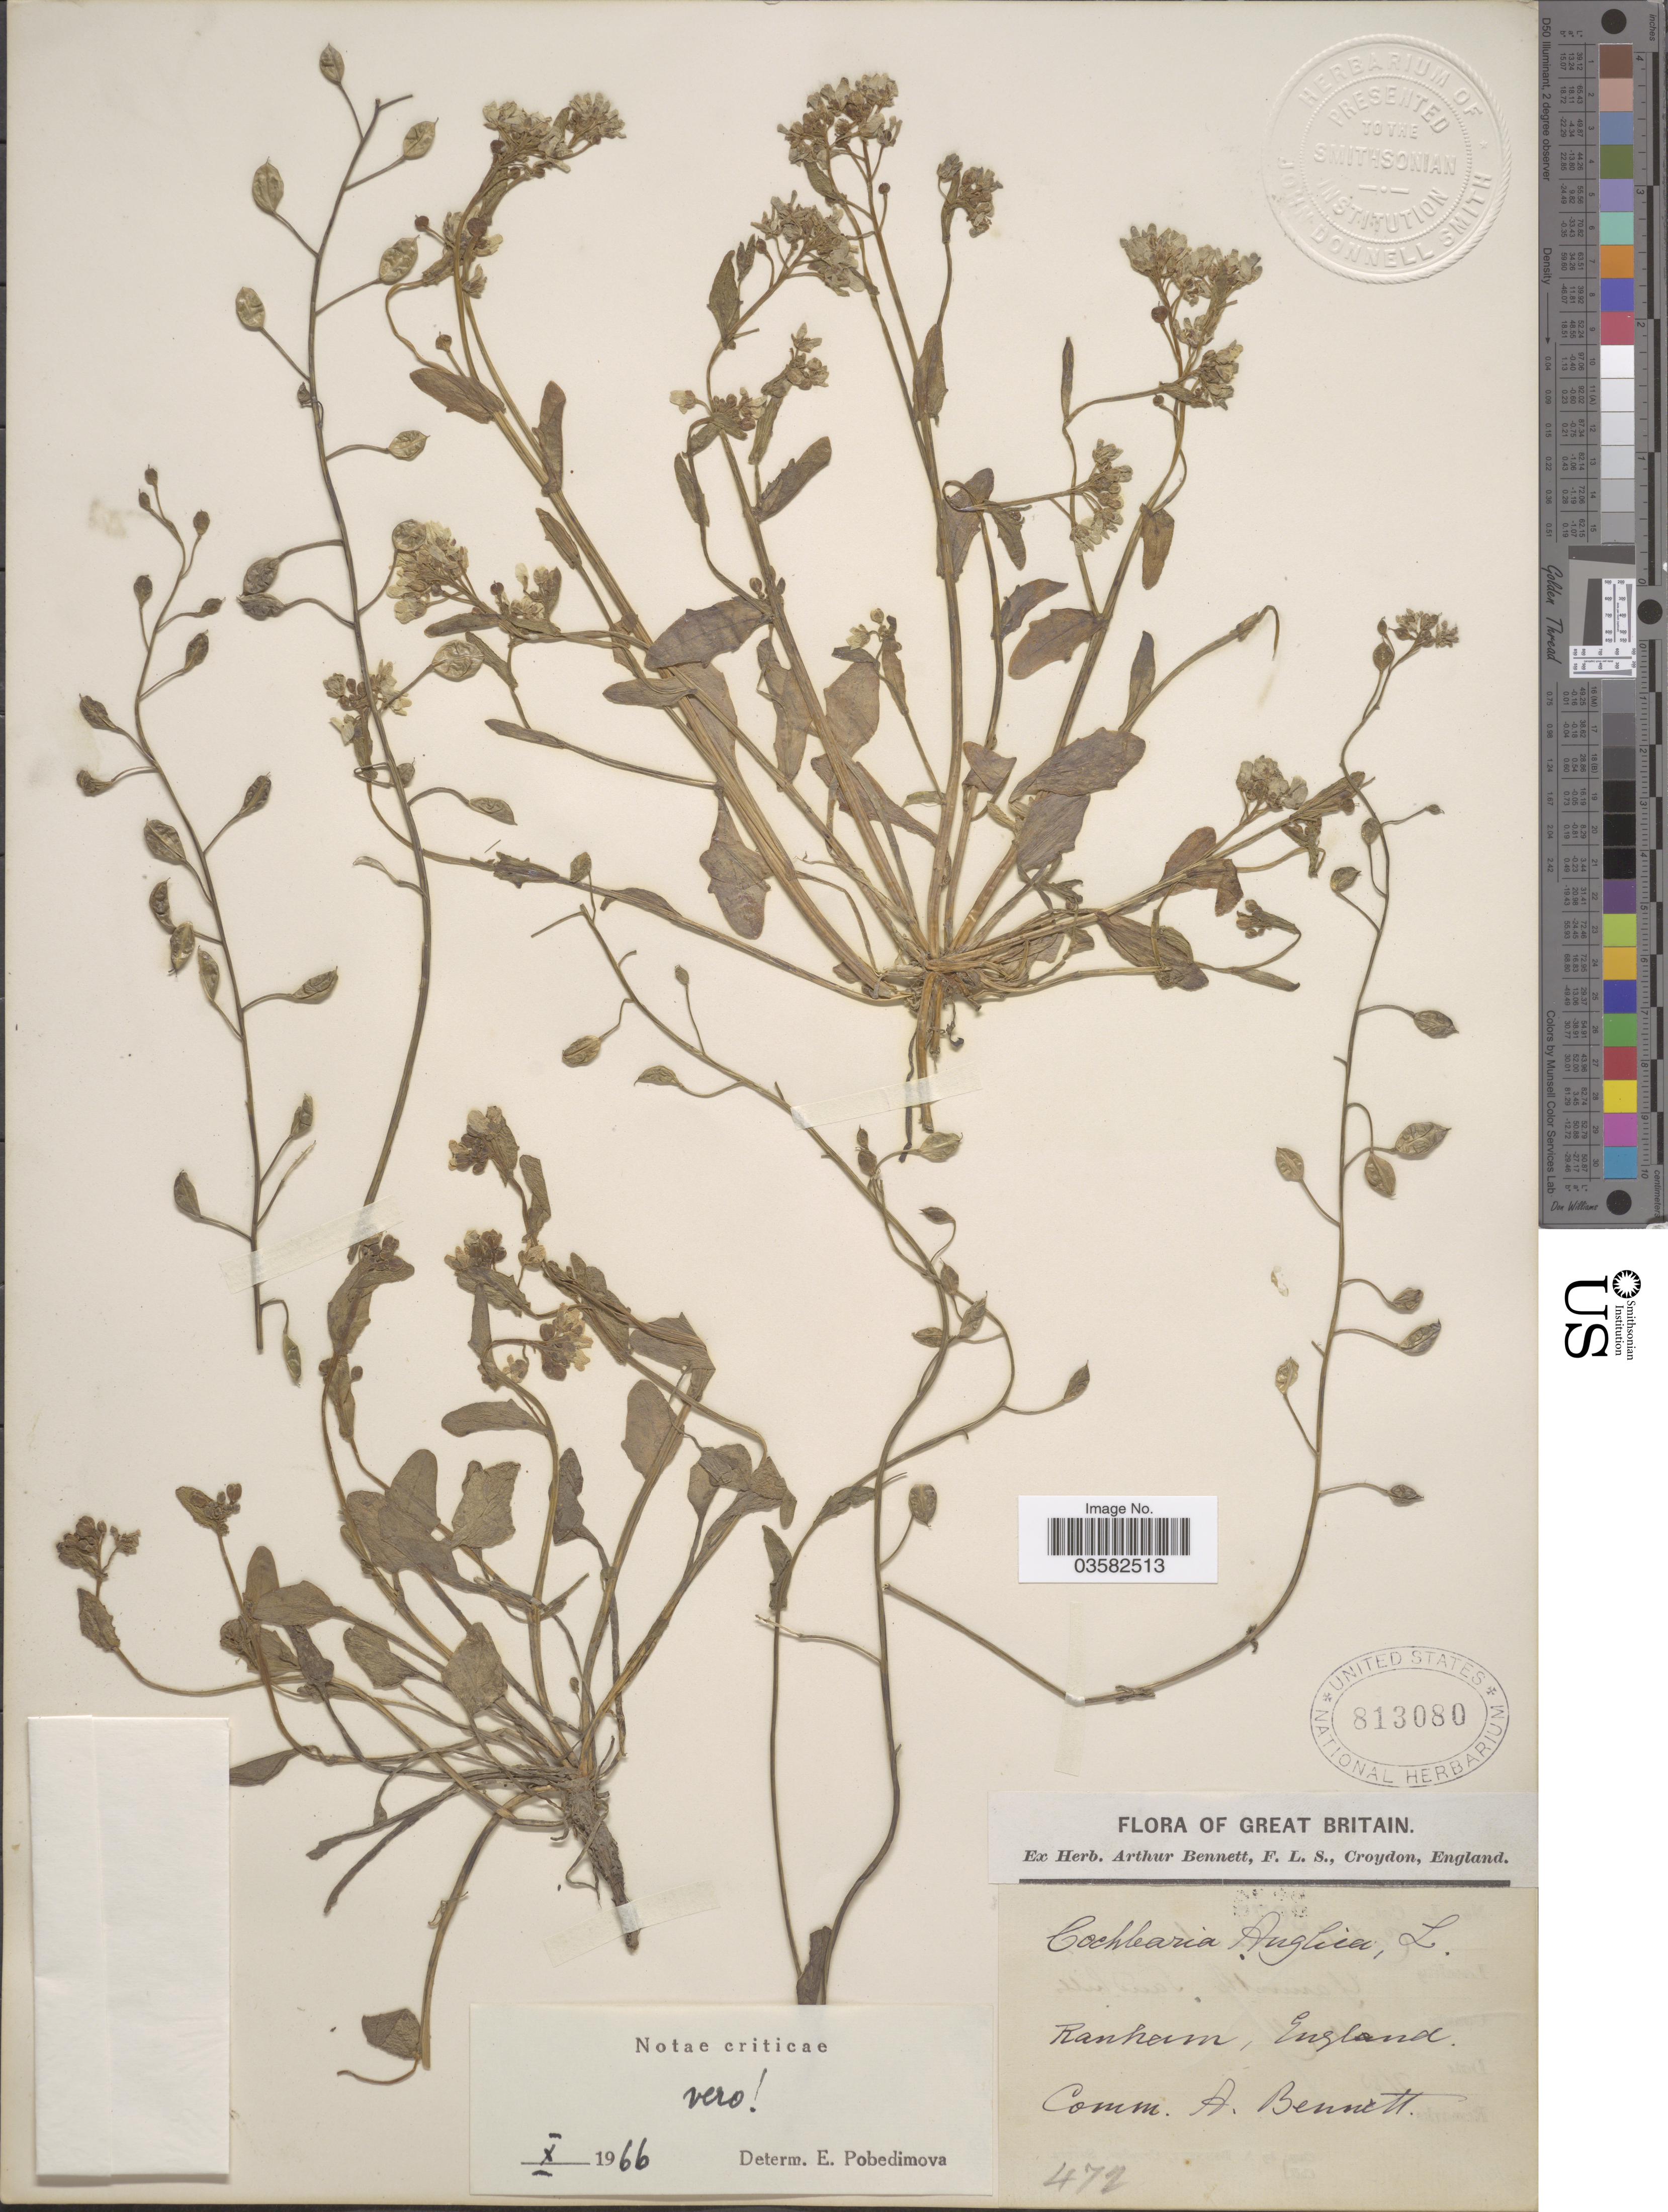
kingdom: Plantae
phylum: Tracheophyta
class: Magnoliopsida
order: Brassicales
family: Brassicaceae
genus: Cochlearia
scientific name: Cochlearia anglica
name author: L.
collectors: ex herb. Arthur Bennett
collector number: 472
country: United Kingdom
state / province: England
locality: Great Britain. Ranham.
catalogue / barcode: US 813080